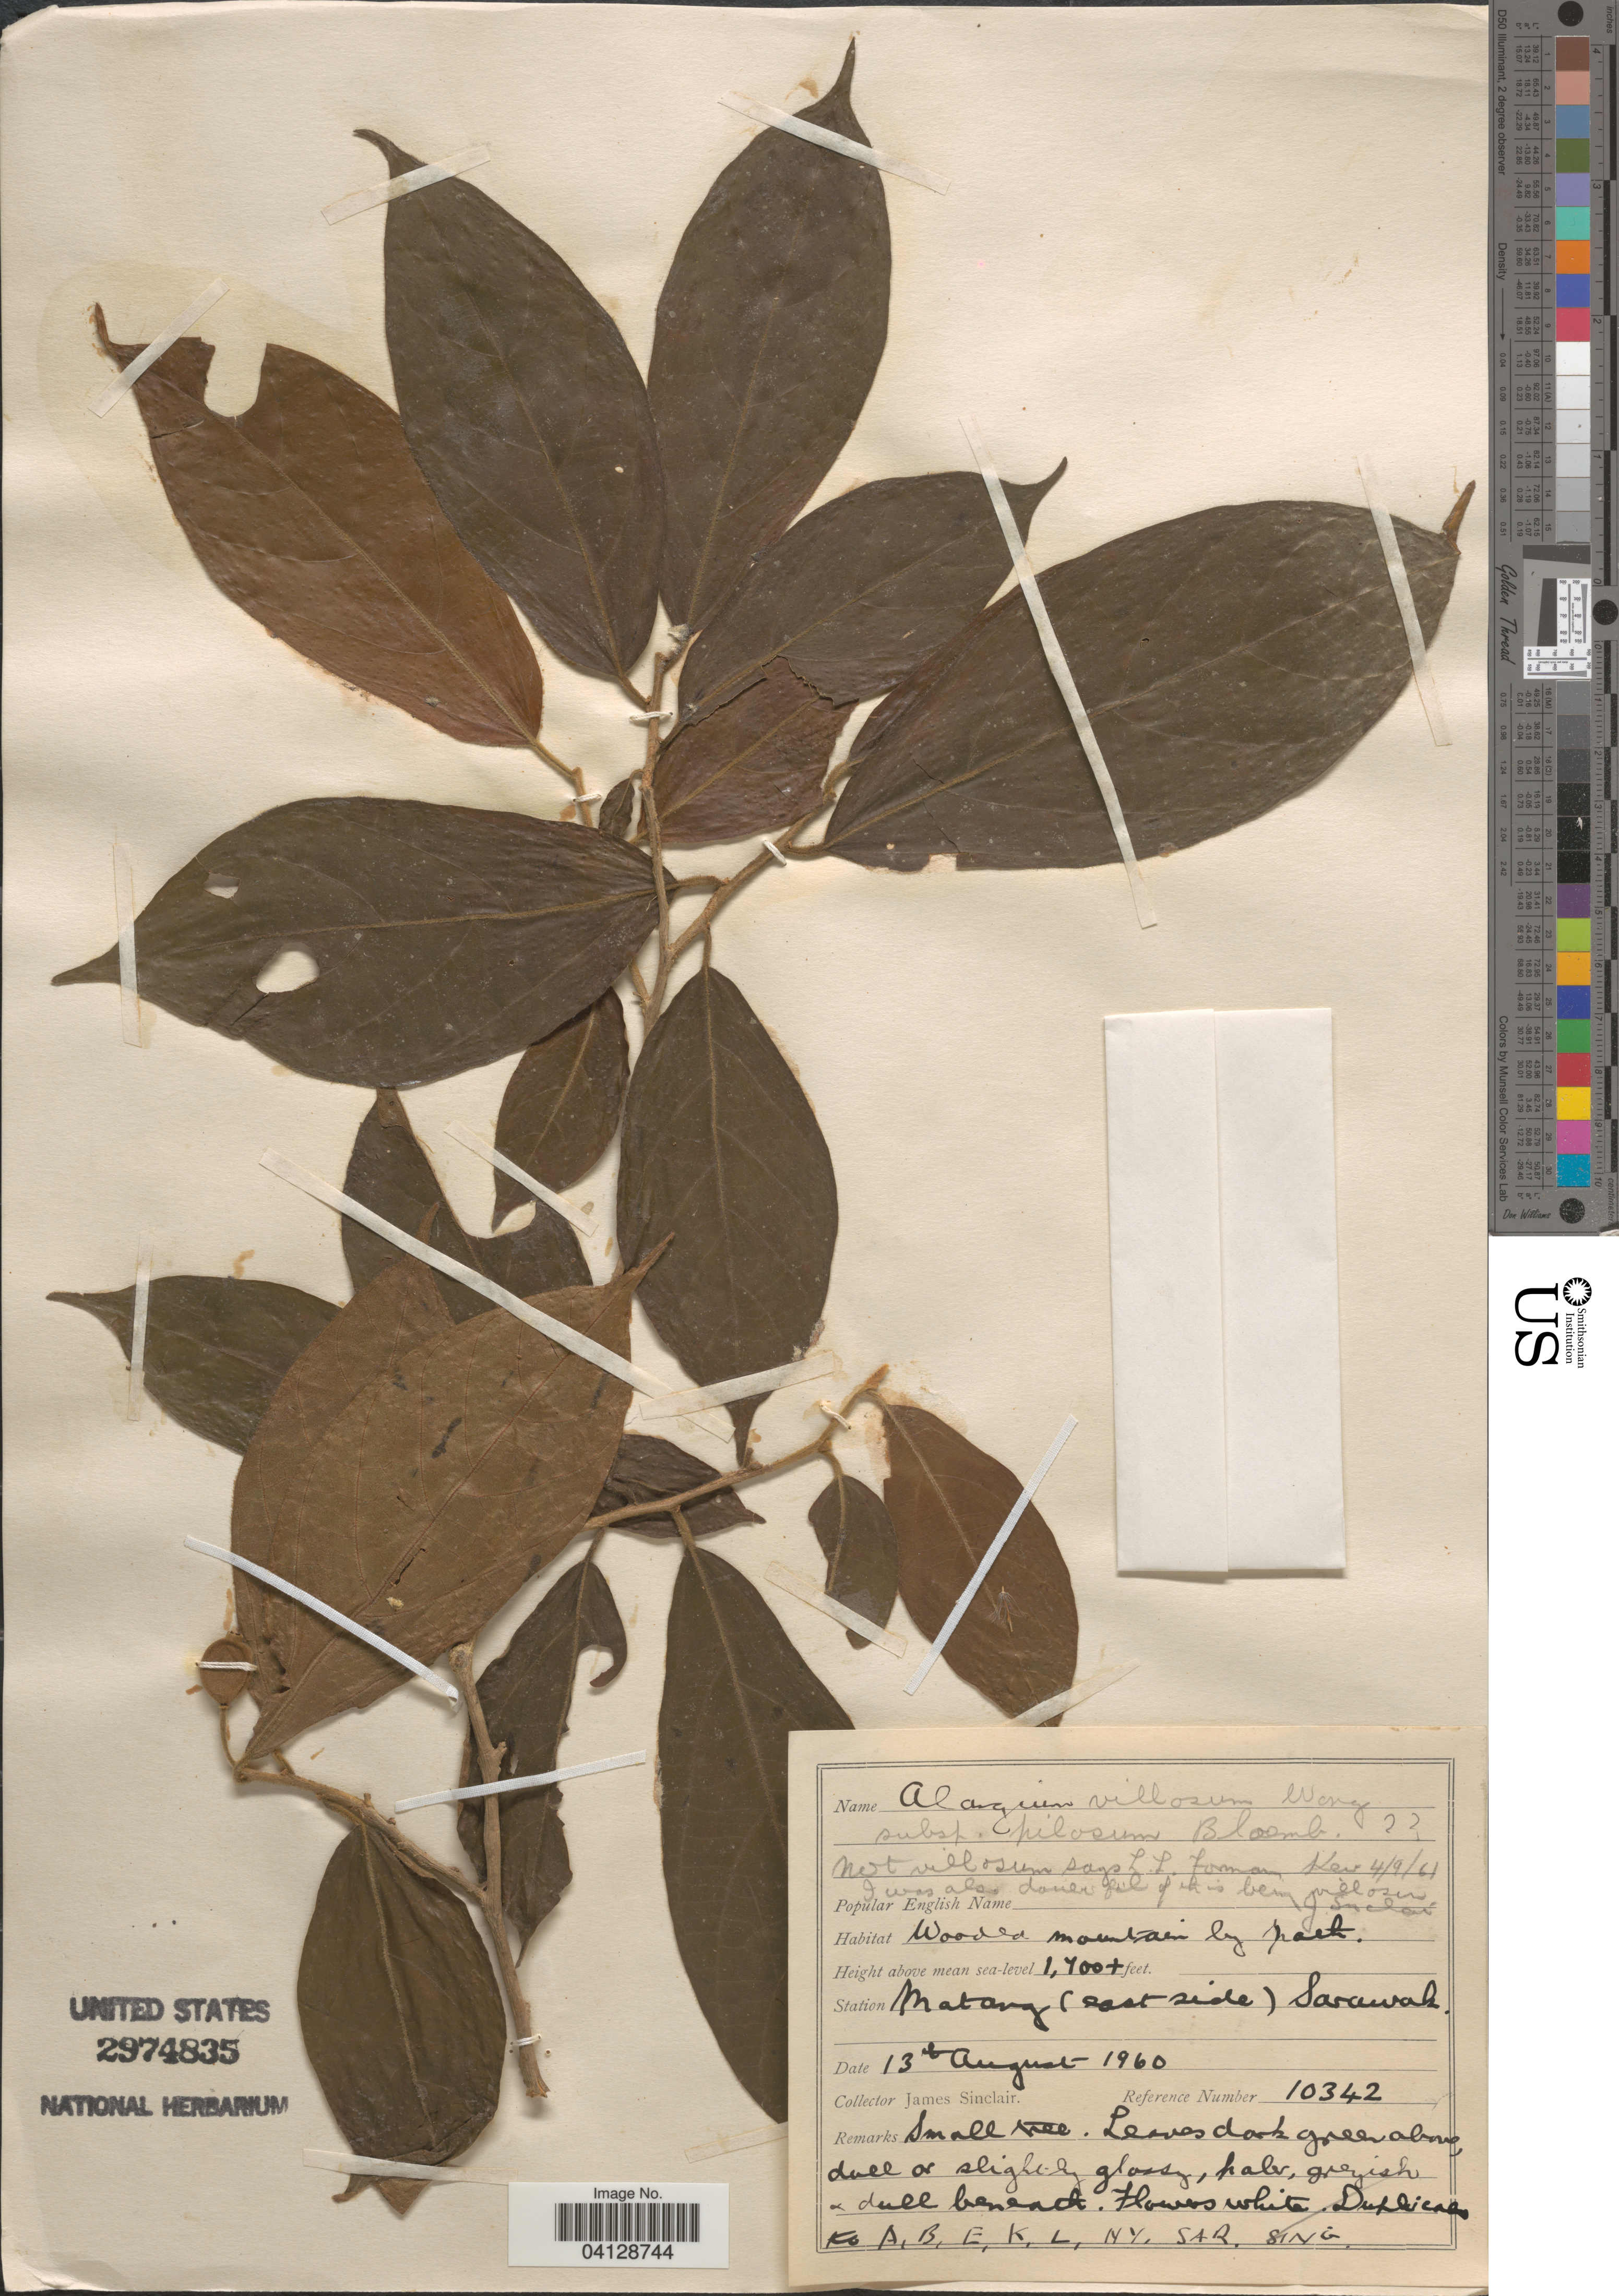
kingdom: Plantae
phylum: Tracheophyta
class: Magnoliopsida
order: Cornales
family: Cornaceae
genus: Alangium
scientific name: Alangium villosum subsp. pilosum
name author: (Merr.) Bloemb.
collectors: J. Sinclair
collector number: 10342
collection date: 1960-08-13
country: Malaysia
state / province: Sarawak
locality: Matang (east side).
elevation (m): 518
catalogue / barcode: US 2974835